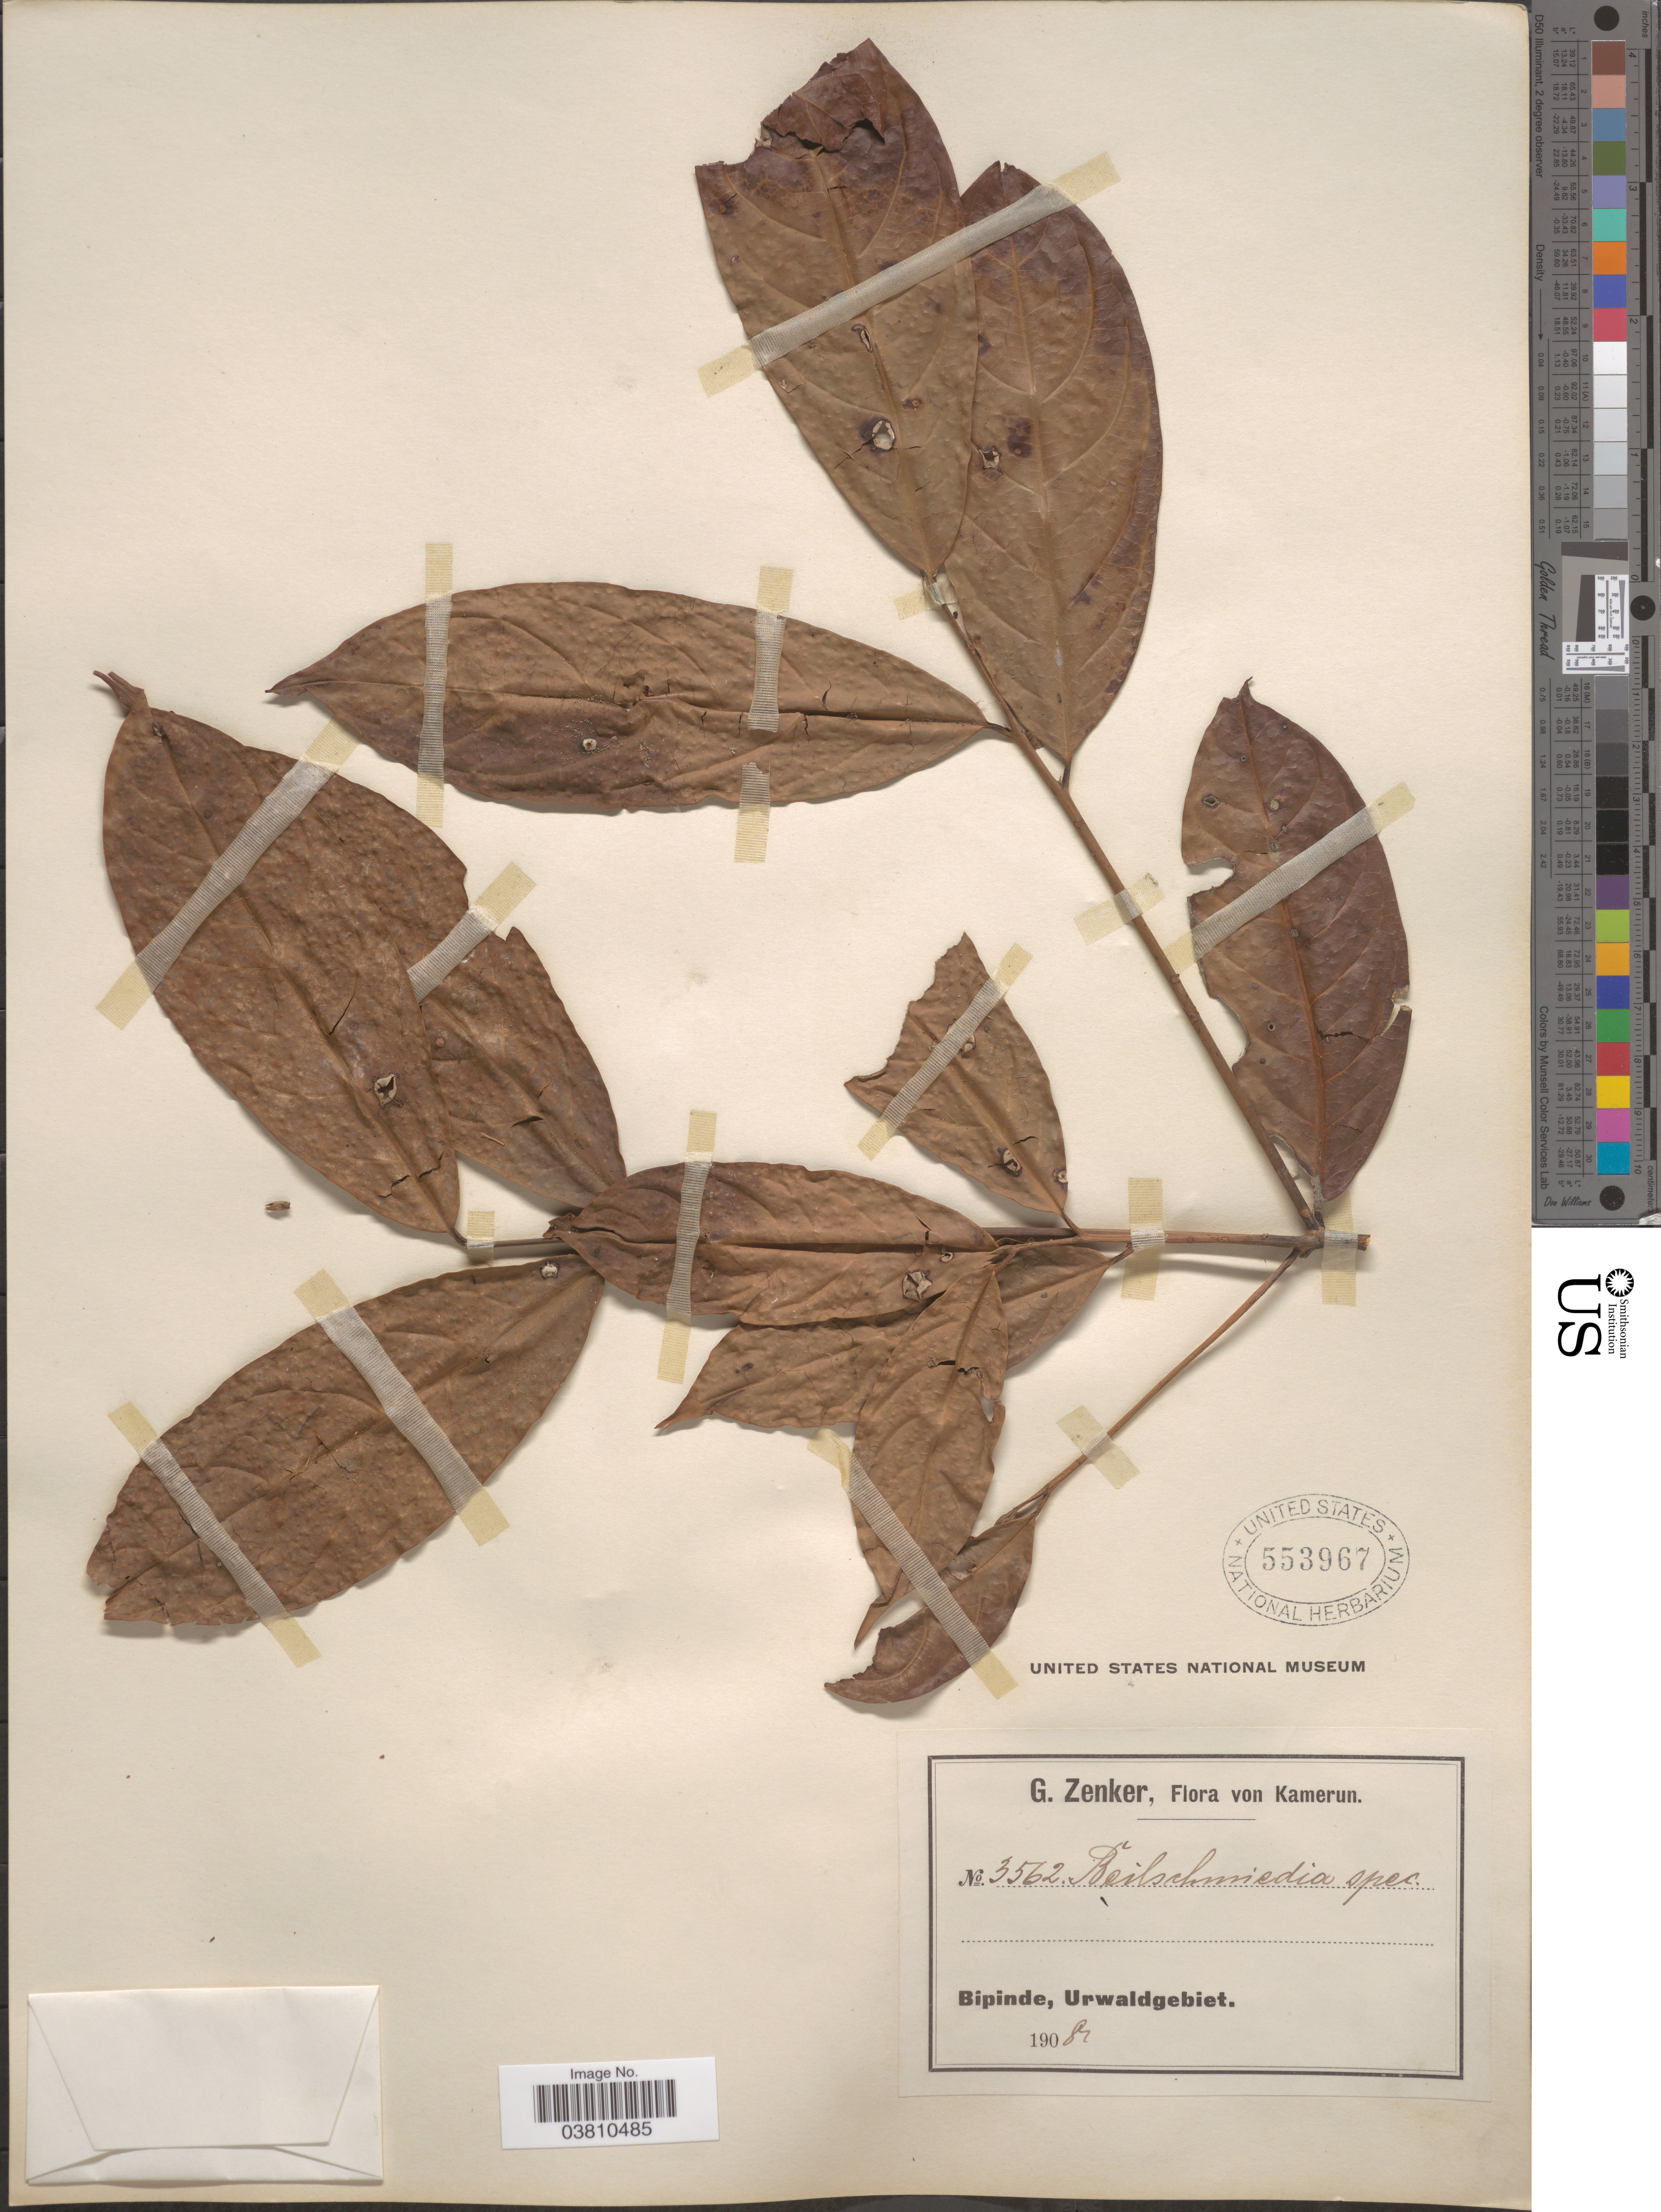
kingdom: Plantae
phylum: Tracheophyta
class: Magnoliopsida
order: Laurales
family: Lauraceae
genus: Beilschmiedia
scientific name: Beilschmiedia sp.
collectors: G. A. Zenker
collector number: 3562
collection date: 1908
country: Cameroon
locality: Bipinde, Urwaldgebiet.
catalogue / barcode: US 553967